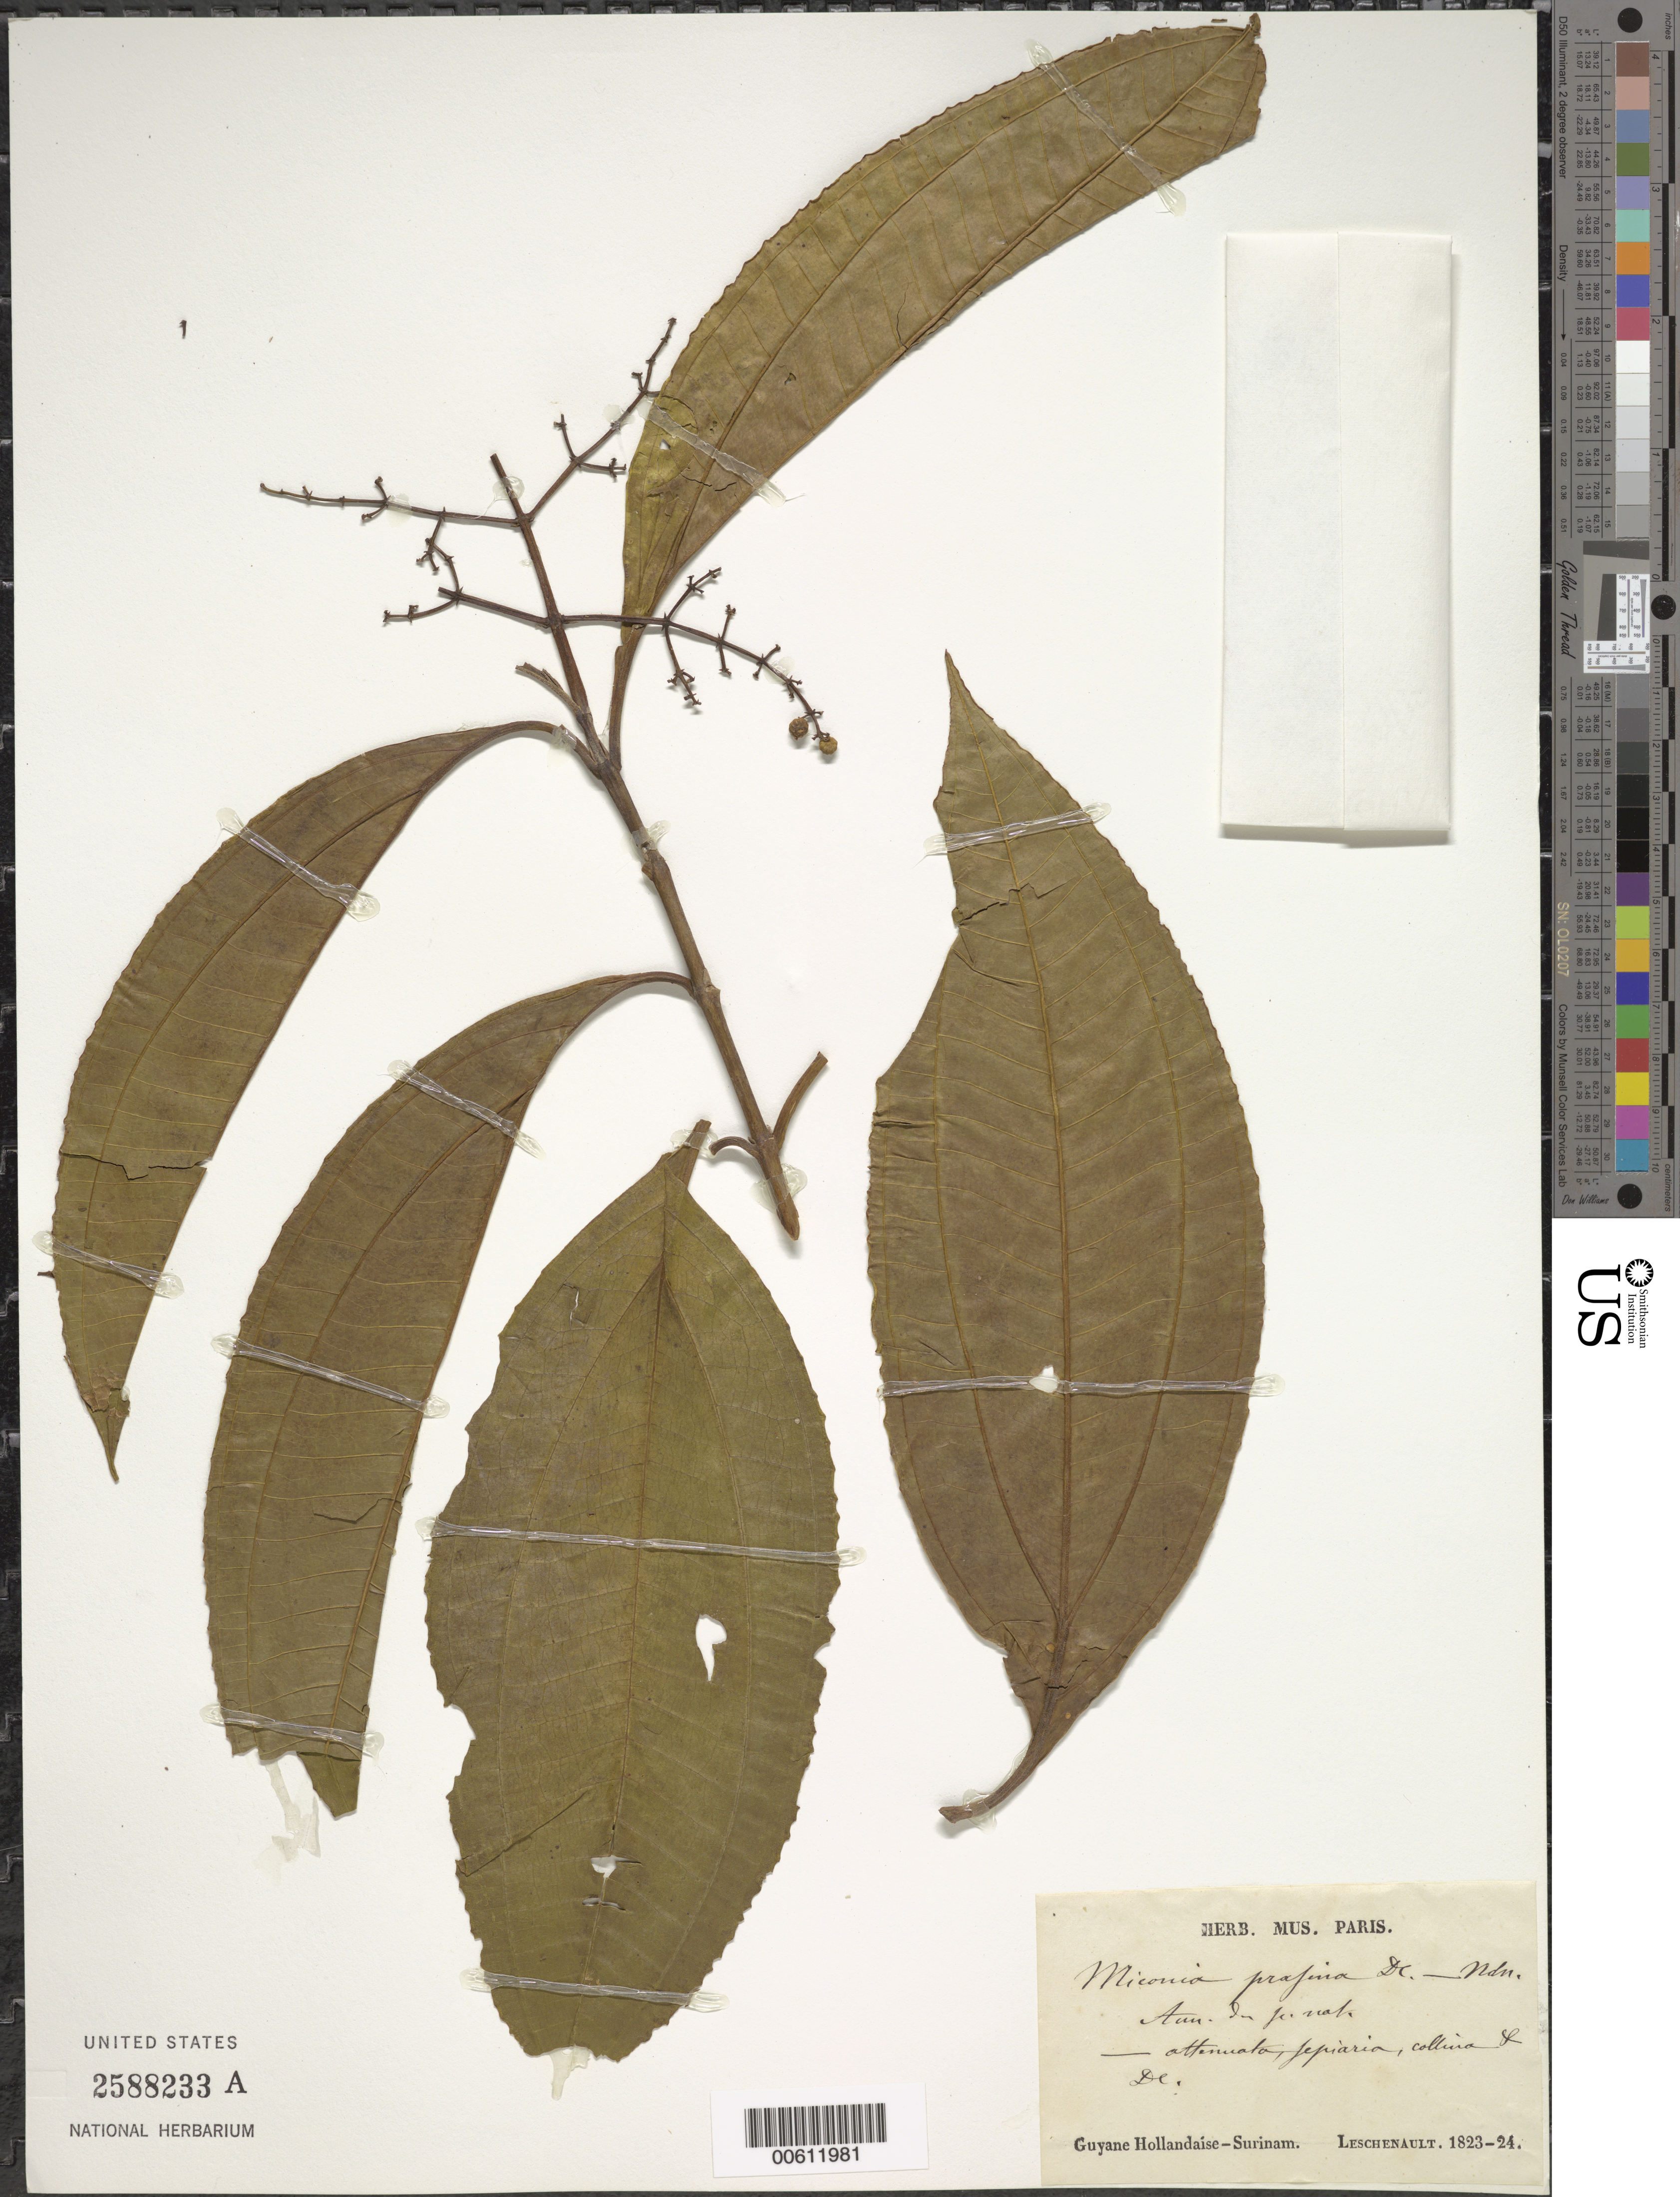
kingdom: Plantae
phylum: Tracheophyta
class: Magnoliopsida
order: Myrtales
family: Melastomataceae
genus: Miconia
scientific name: Miconia prasina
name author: (Sw.) DC.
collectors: J. Leschenault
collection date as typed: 1823 to 1824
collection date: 1823/1824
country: Suriname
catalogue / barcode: US 2588233A